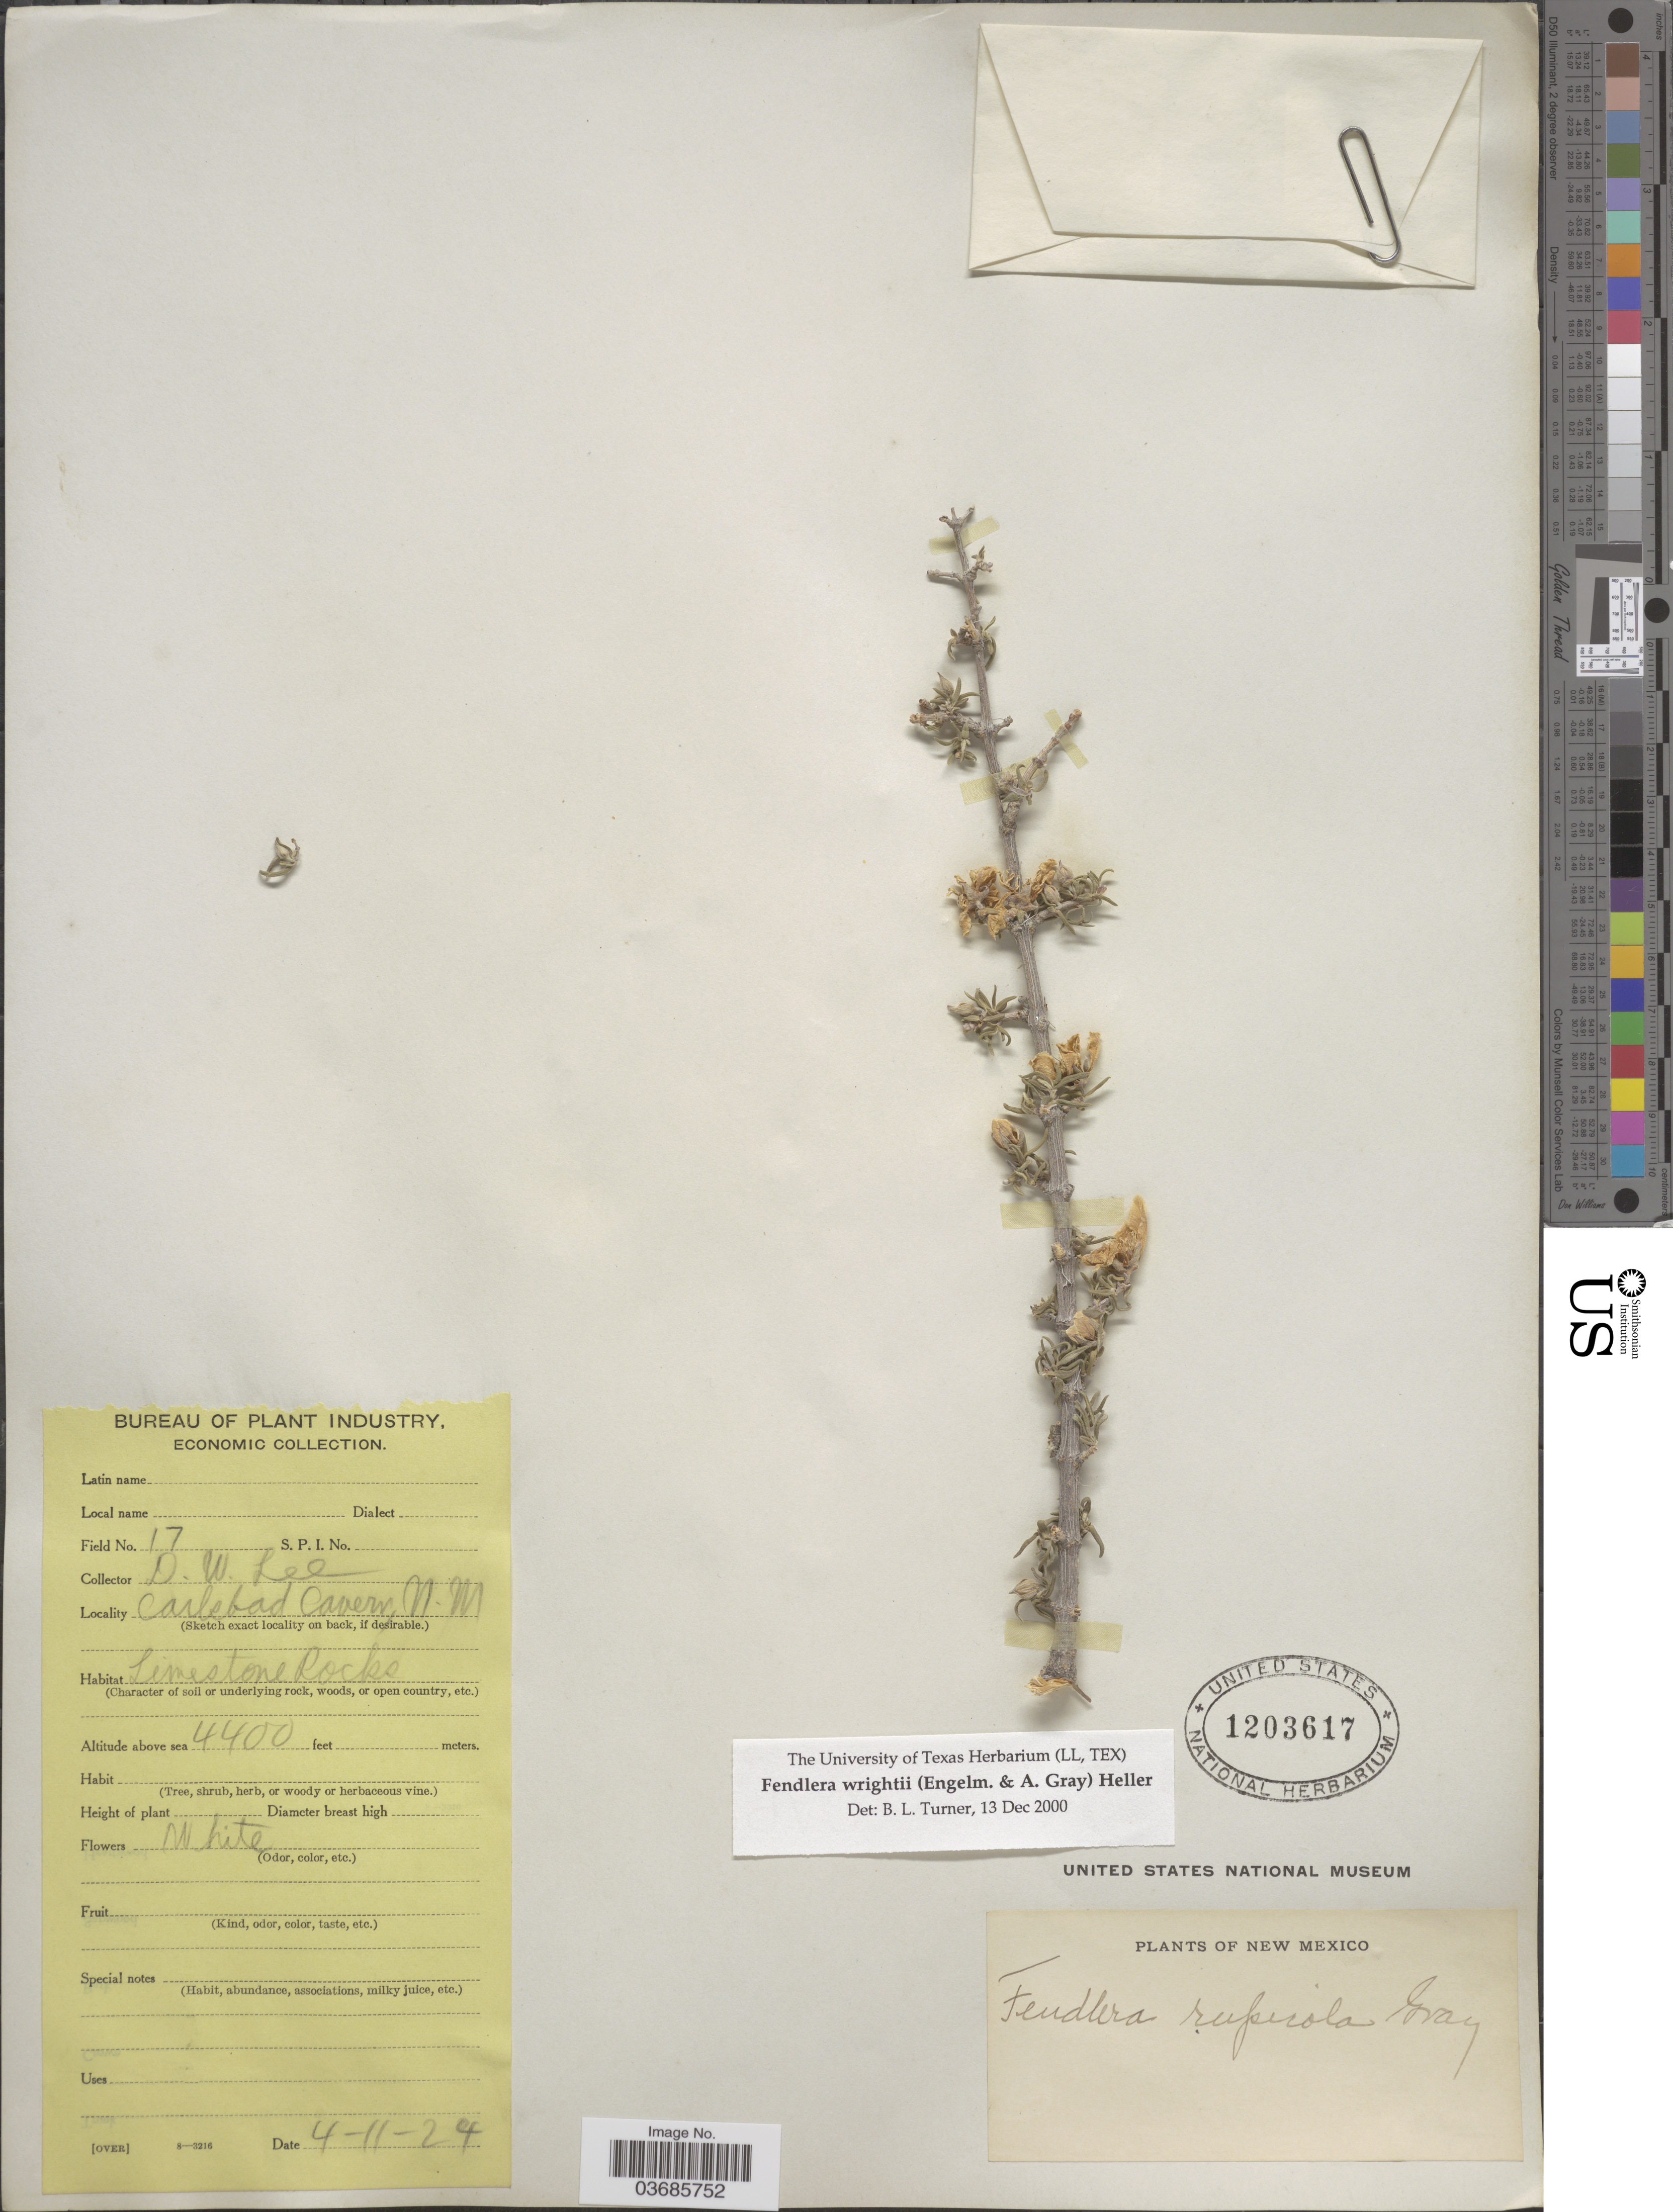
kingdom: Plantae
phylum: Tracheophyta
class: Magnoliopsida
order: Cornales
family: Hydrangeaceae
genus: Fendlera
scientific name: Fendlera wrightii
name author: (Engelm. & A. Gray) A. Heller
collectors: D. Lee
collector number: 17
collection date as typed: Transcribed d/m/y: 11/4/24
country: United States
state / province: New Mexico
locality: Carlebad Cavern.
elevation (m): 1341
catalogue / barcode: US 1203617